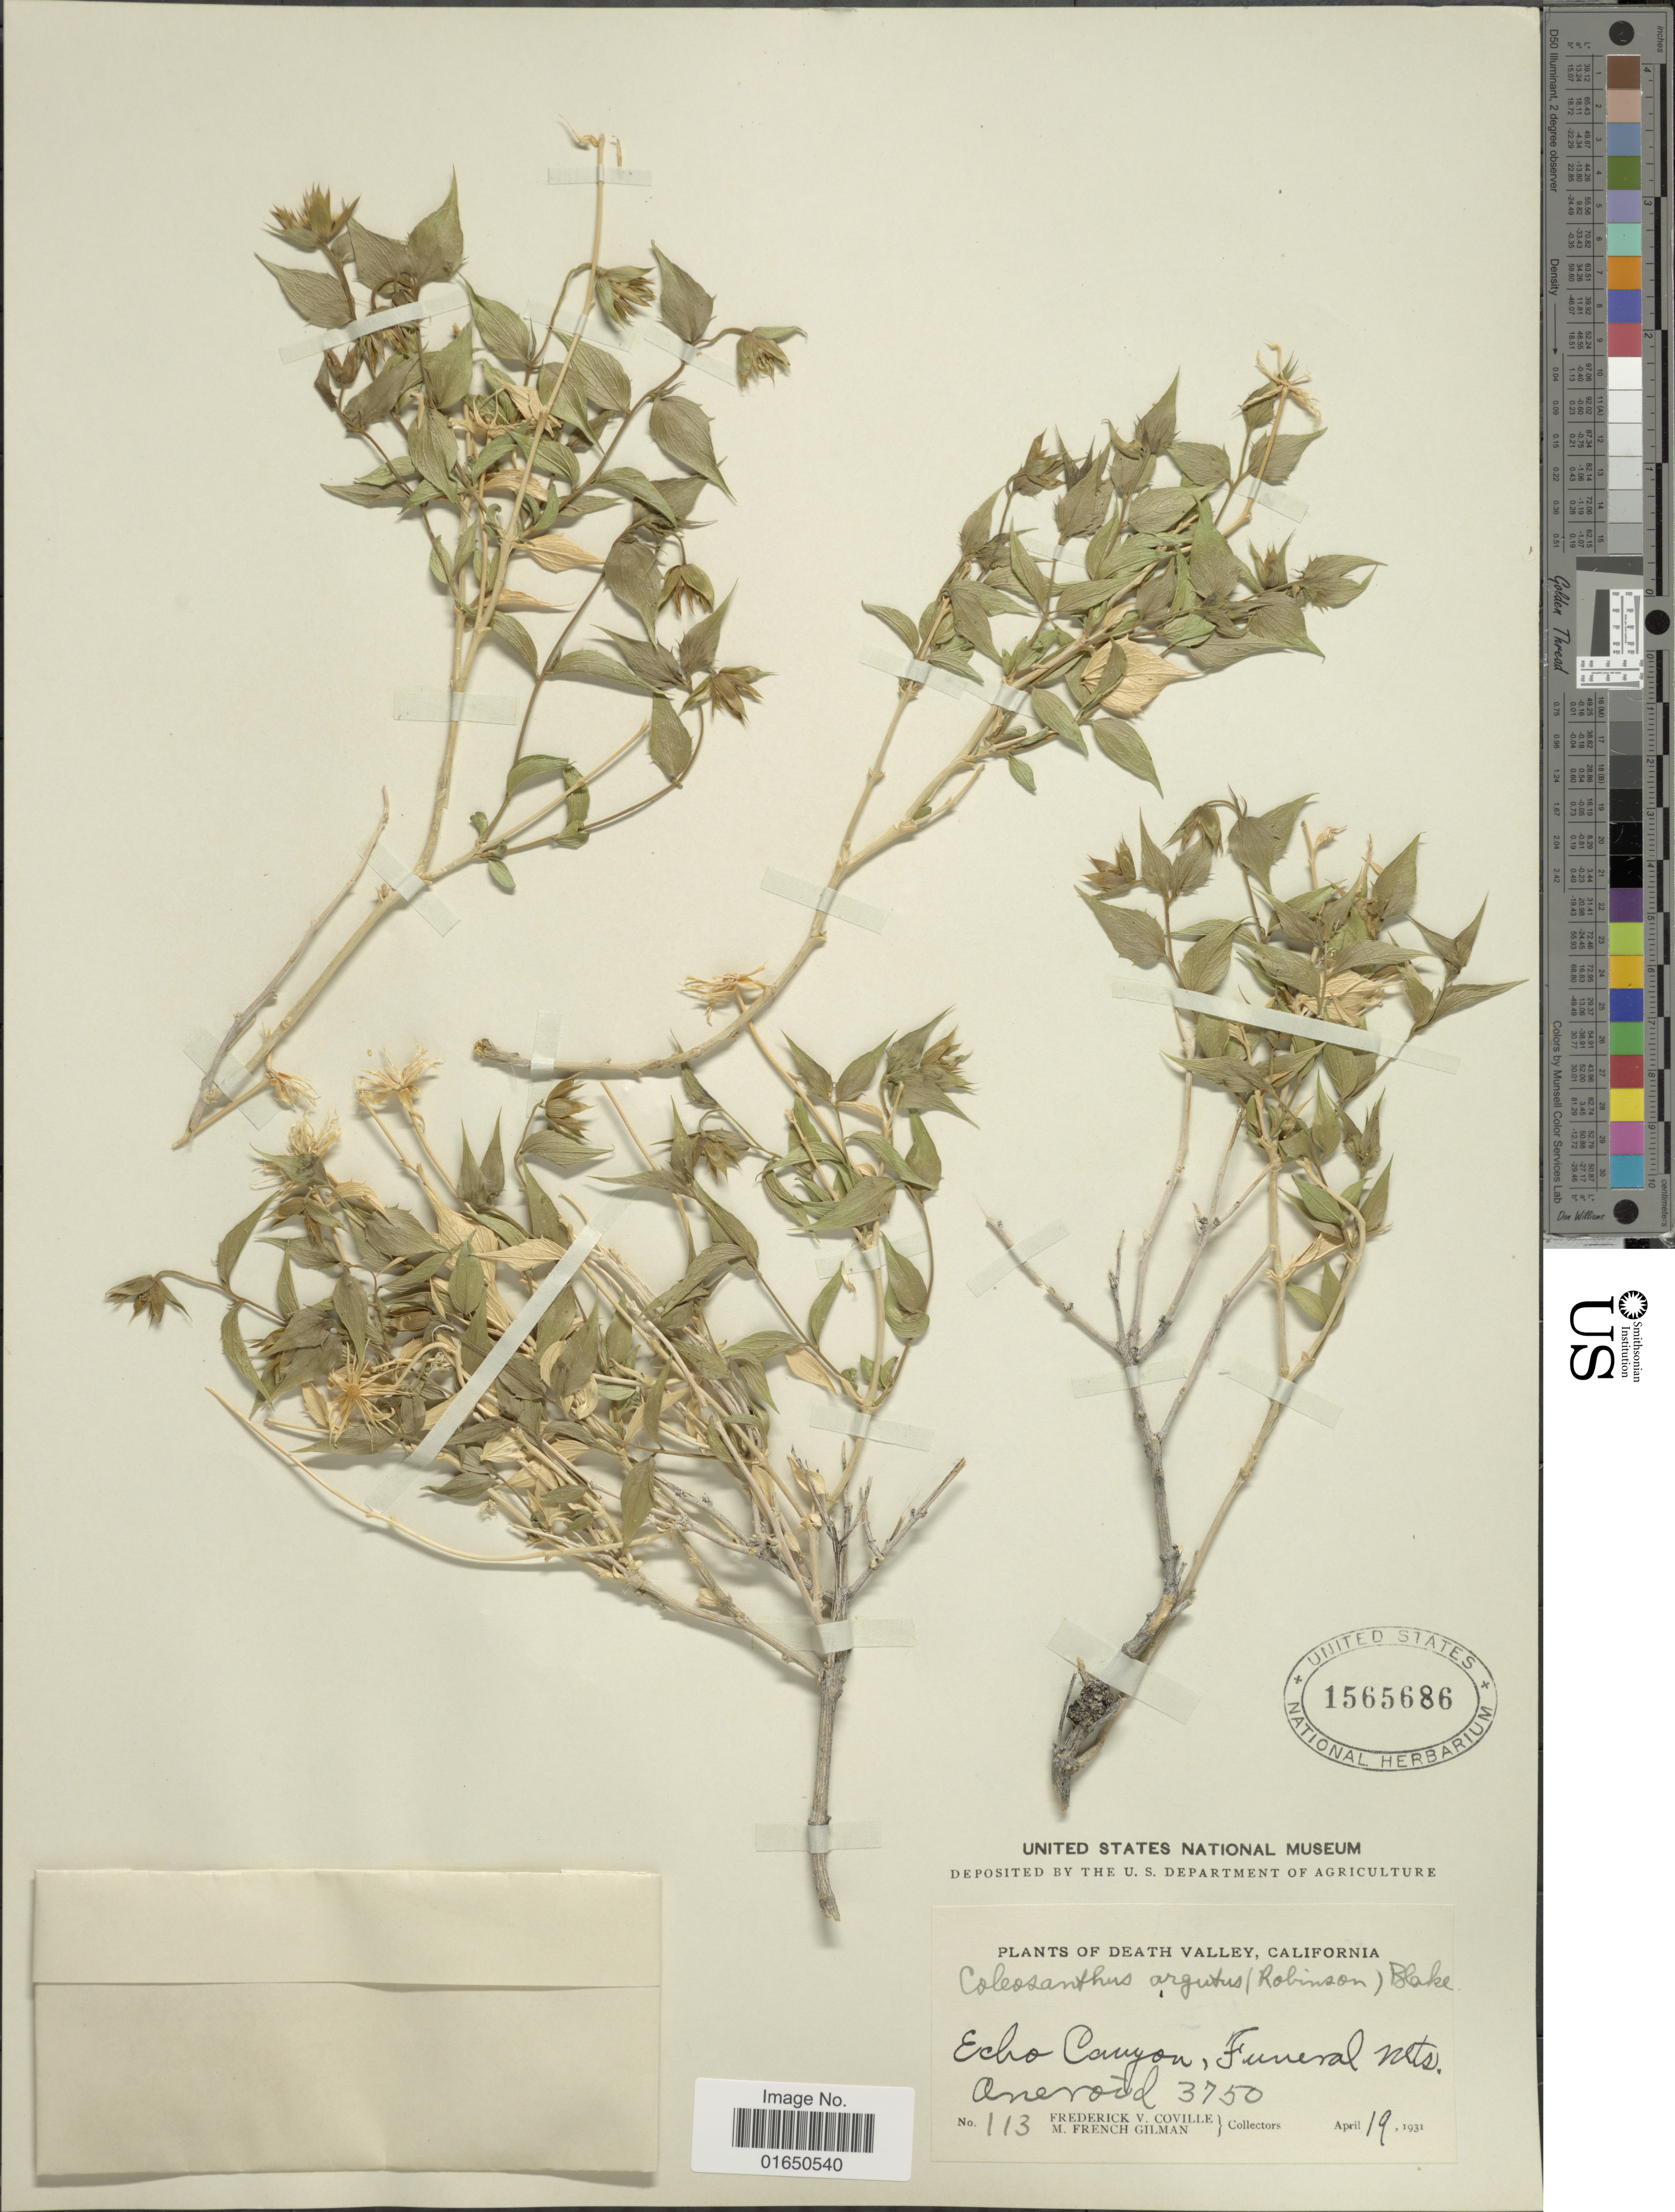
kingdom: Plantae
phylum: Tracheophyta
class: Magnoliopsida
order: Asterales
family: Asteraceae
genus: Brickellia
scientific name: Brickellia arguta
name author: B.L. Rob.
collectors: F. V. Coville & M. F. Gilman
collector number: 113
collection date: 1931-04-19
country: United States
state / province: California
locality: Death Valley, Echo Canyon, Funeral Mts.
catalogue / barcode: US 1565686